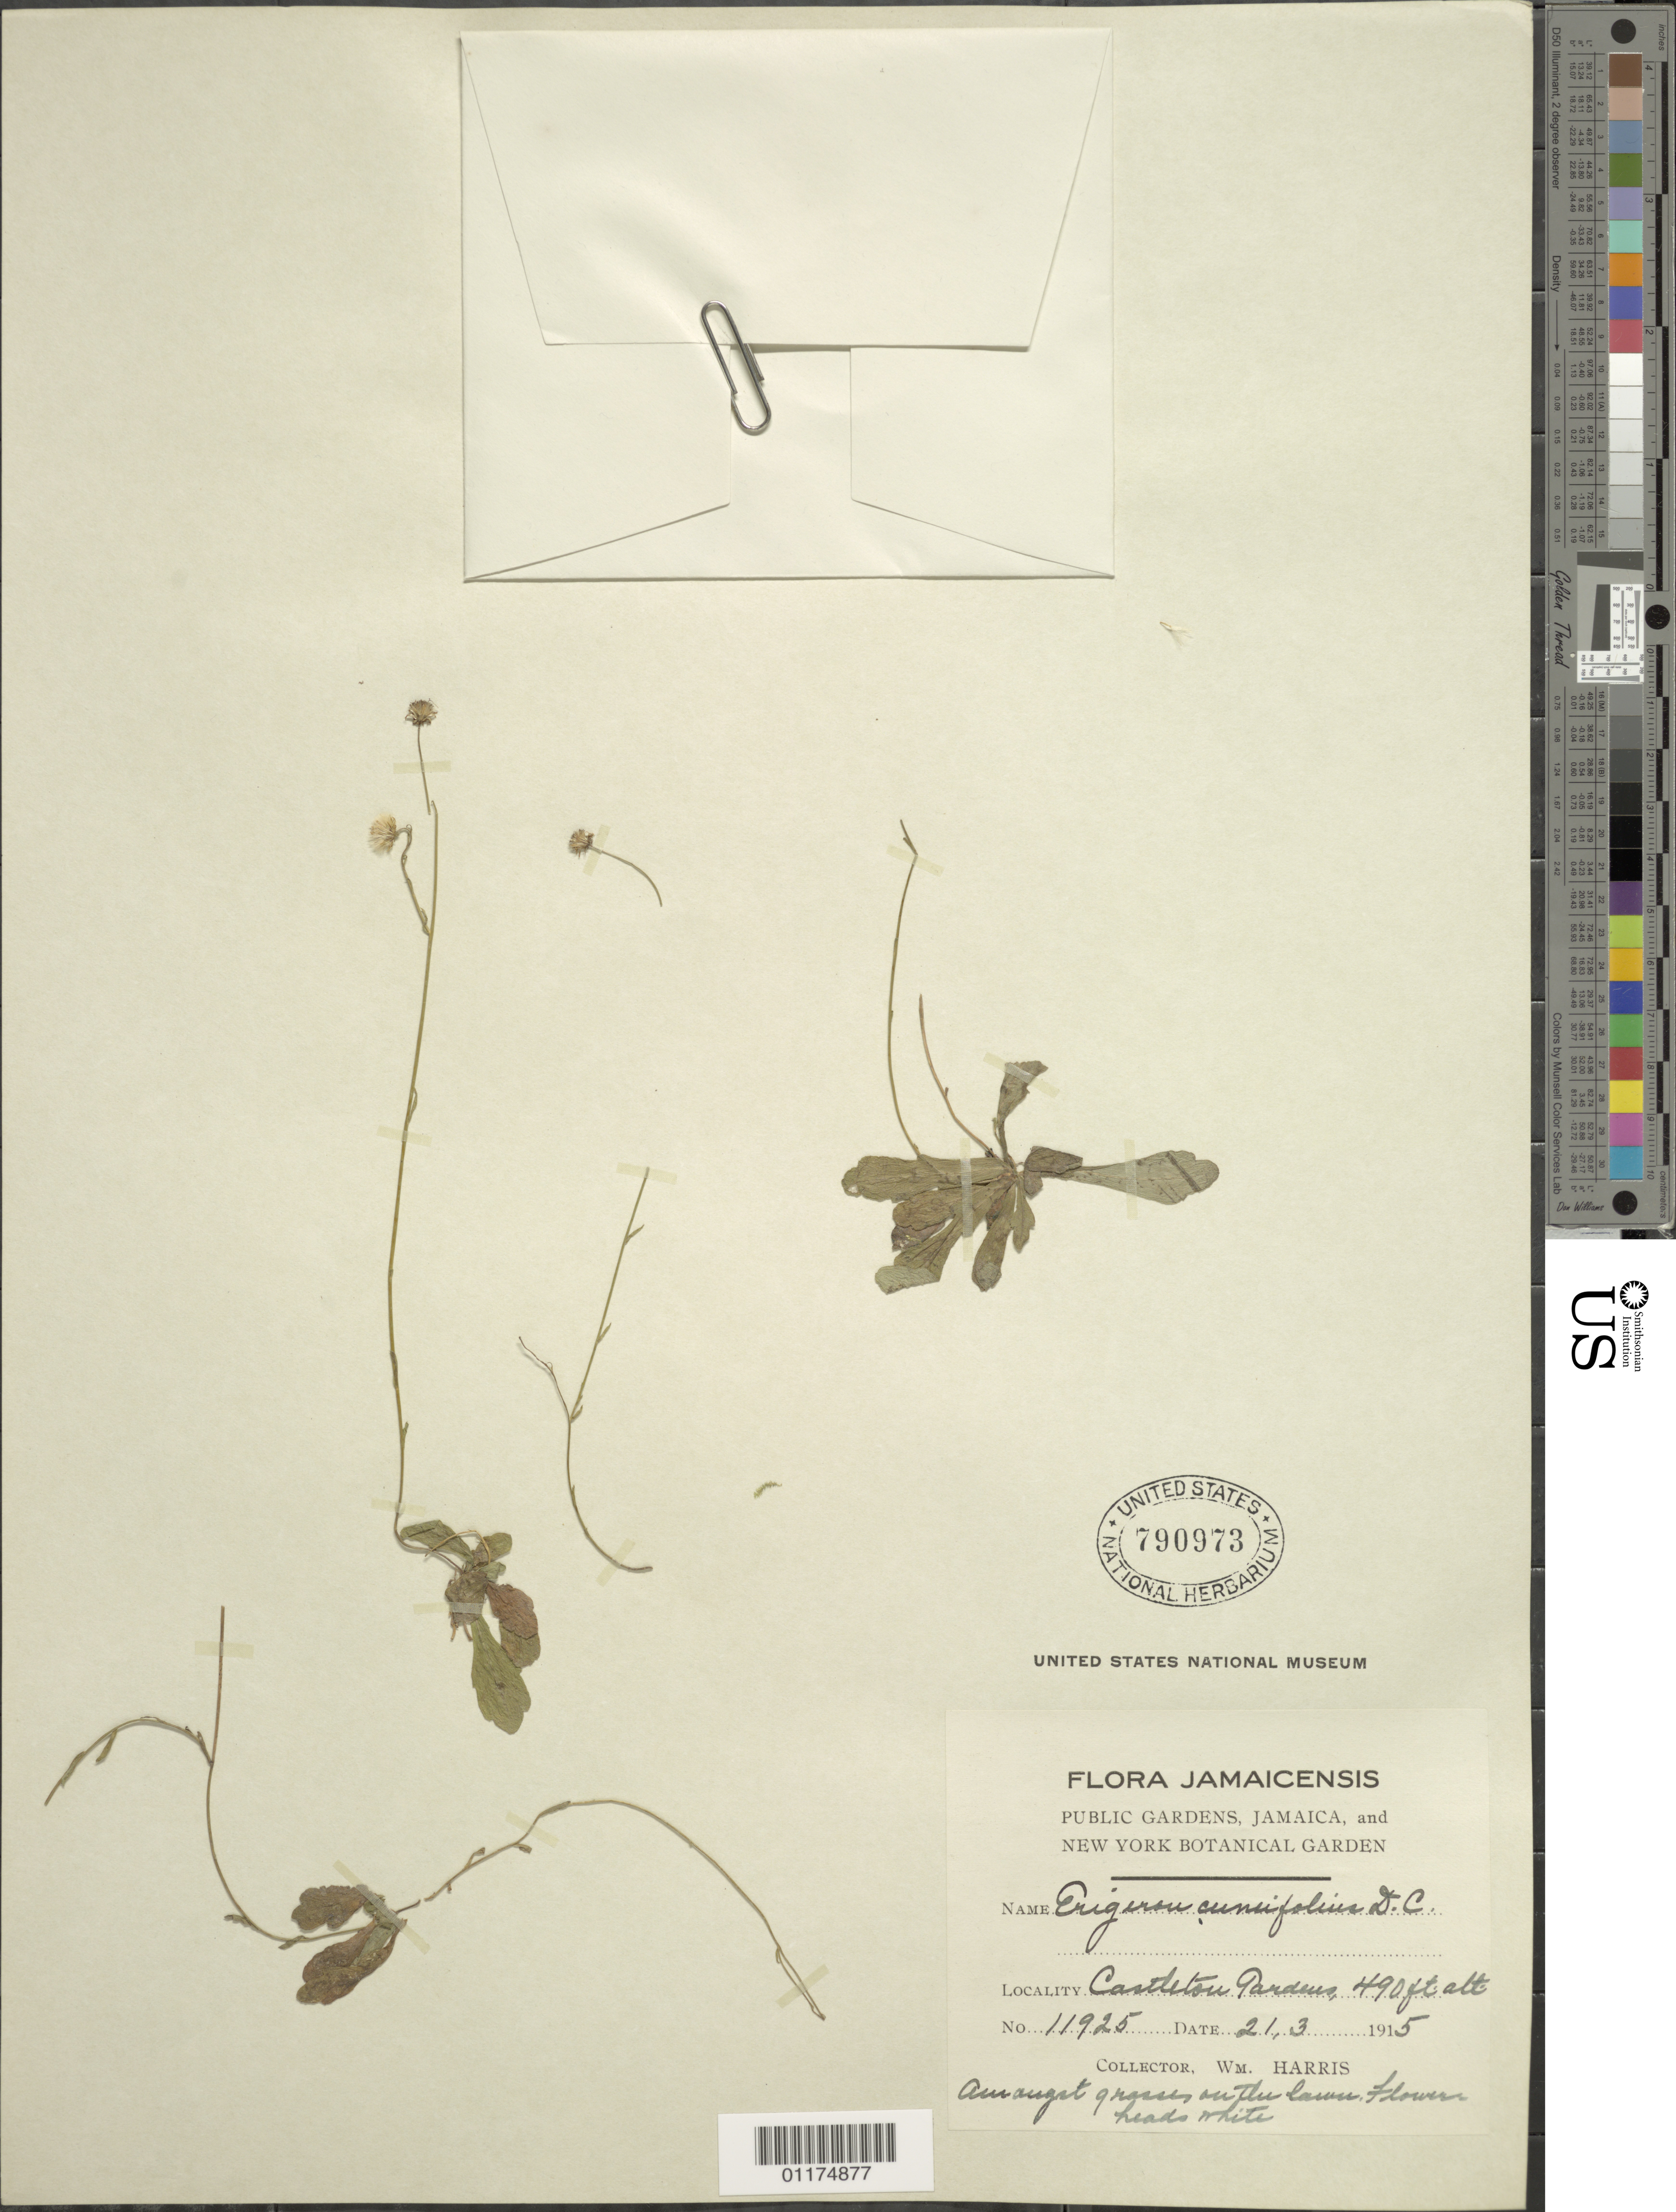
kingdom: Plantae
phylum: Tracheophyta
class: Magnoliopsida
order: Asterales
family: Asteraceae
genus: Erigeron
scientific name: Erigeron cuneifolius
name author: DC.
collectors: W. H. Harris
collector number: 11925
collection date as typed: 21 Mar 1915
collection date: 1915-03-21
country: Jamaica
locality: Castleton Gardens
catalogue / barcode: US 790973